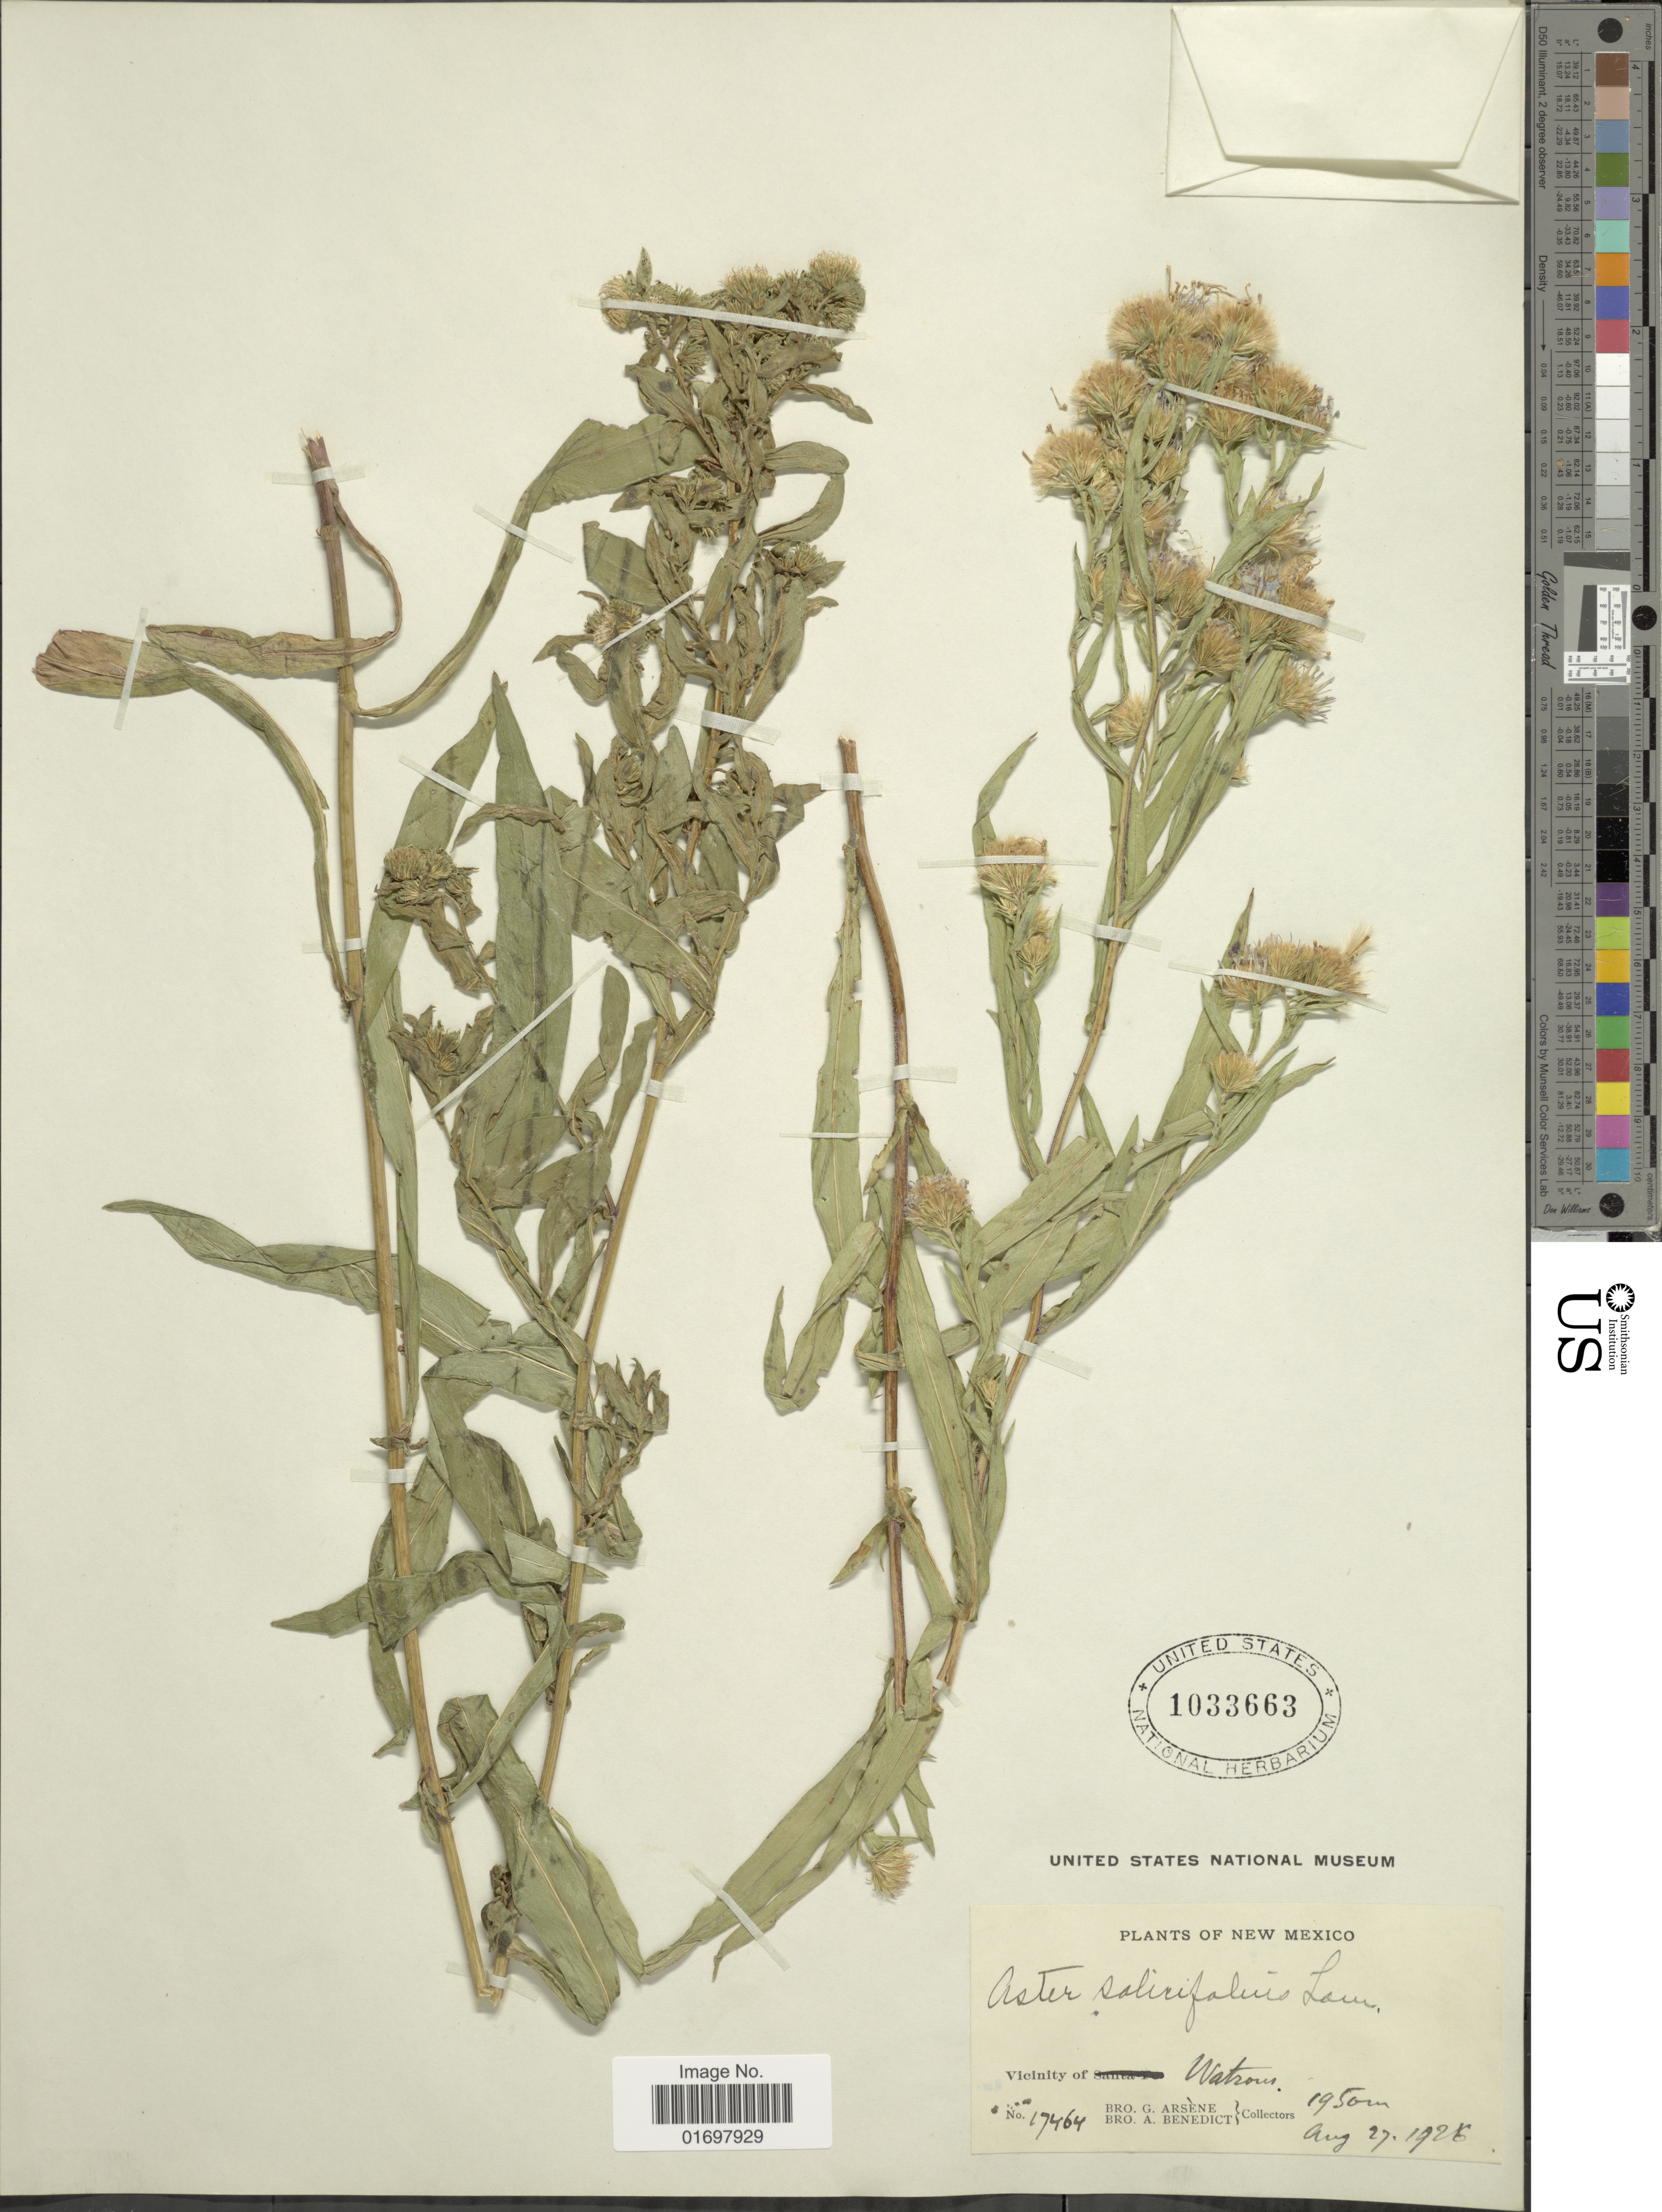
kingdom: Plantae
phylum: Tracheophyta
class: Magnoliopsida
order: Asterales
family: Asteraceae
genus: Symphyotrichum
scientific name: Symphyotrichum lanceolatum var. hesperium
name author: (A. Gray) G.L. Nesom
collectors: Bro. G. Arsène & B. Ayers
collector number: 17464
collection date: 1926-08-27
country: United States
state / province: New Mexico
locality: Vicinity of Watrous.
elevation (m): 1950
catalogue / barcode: US 1033663